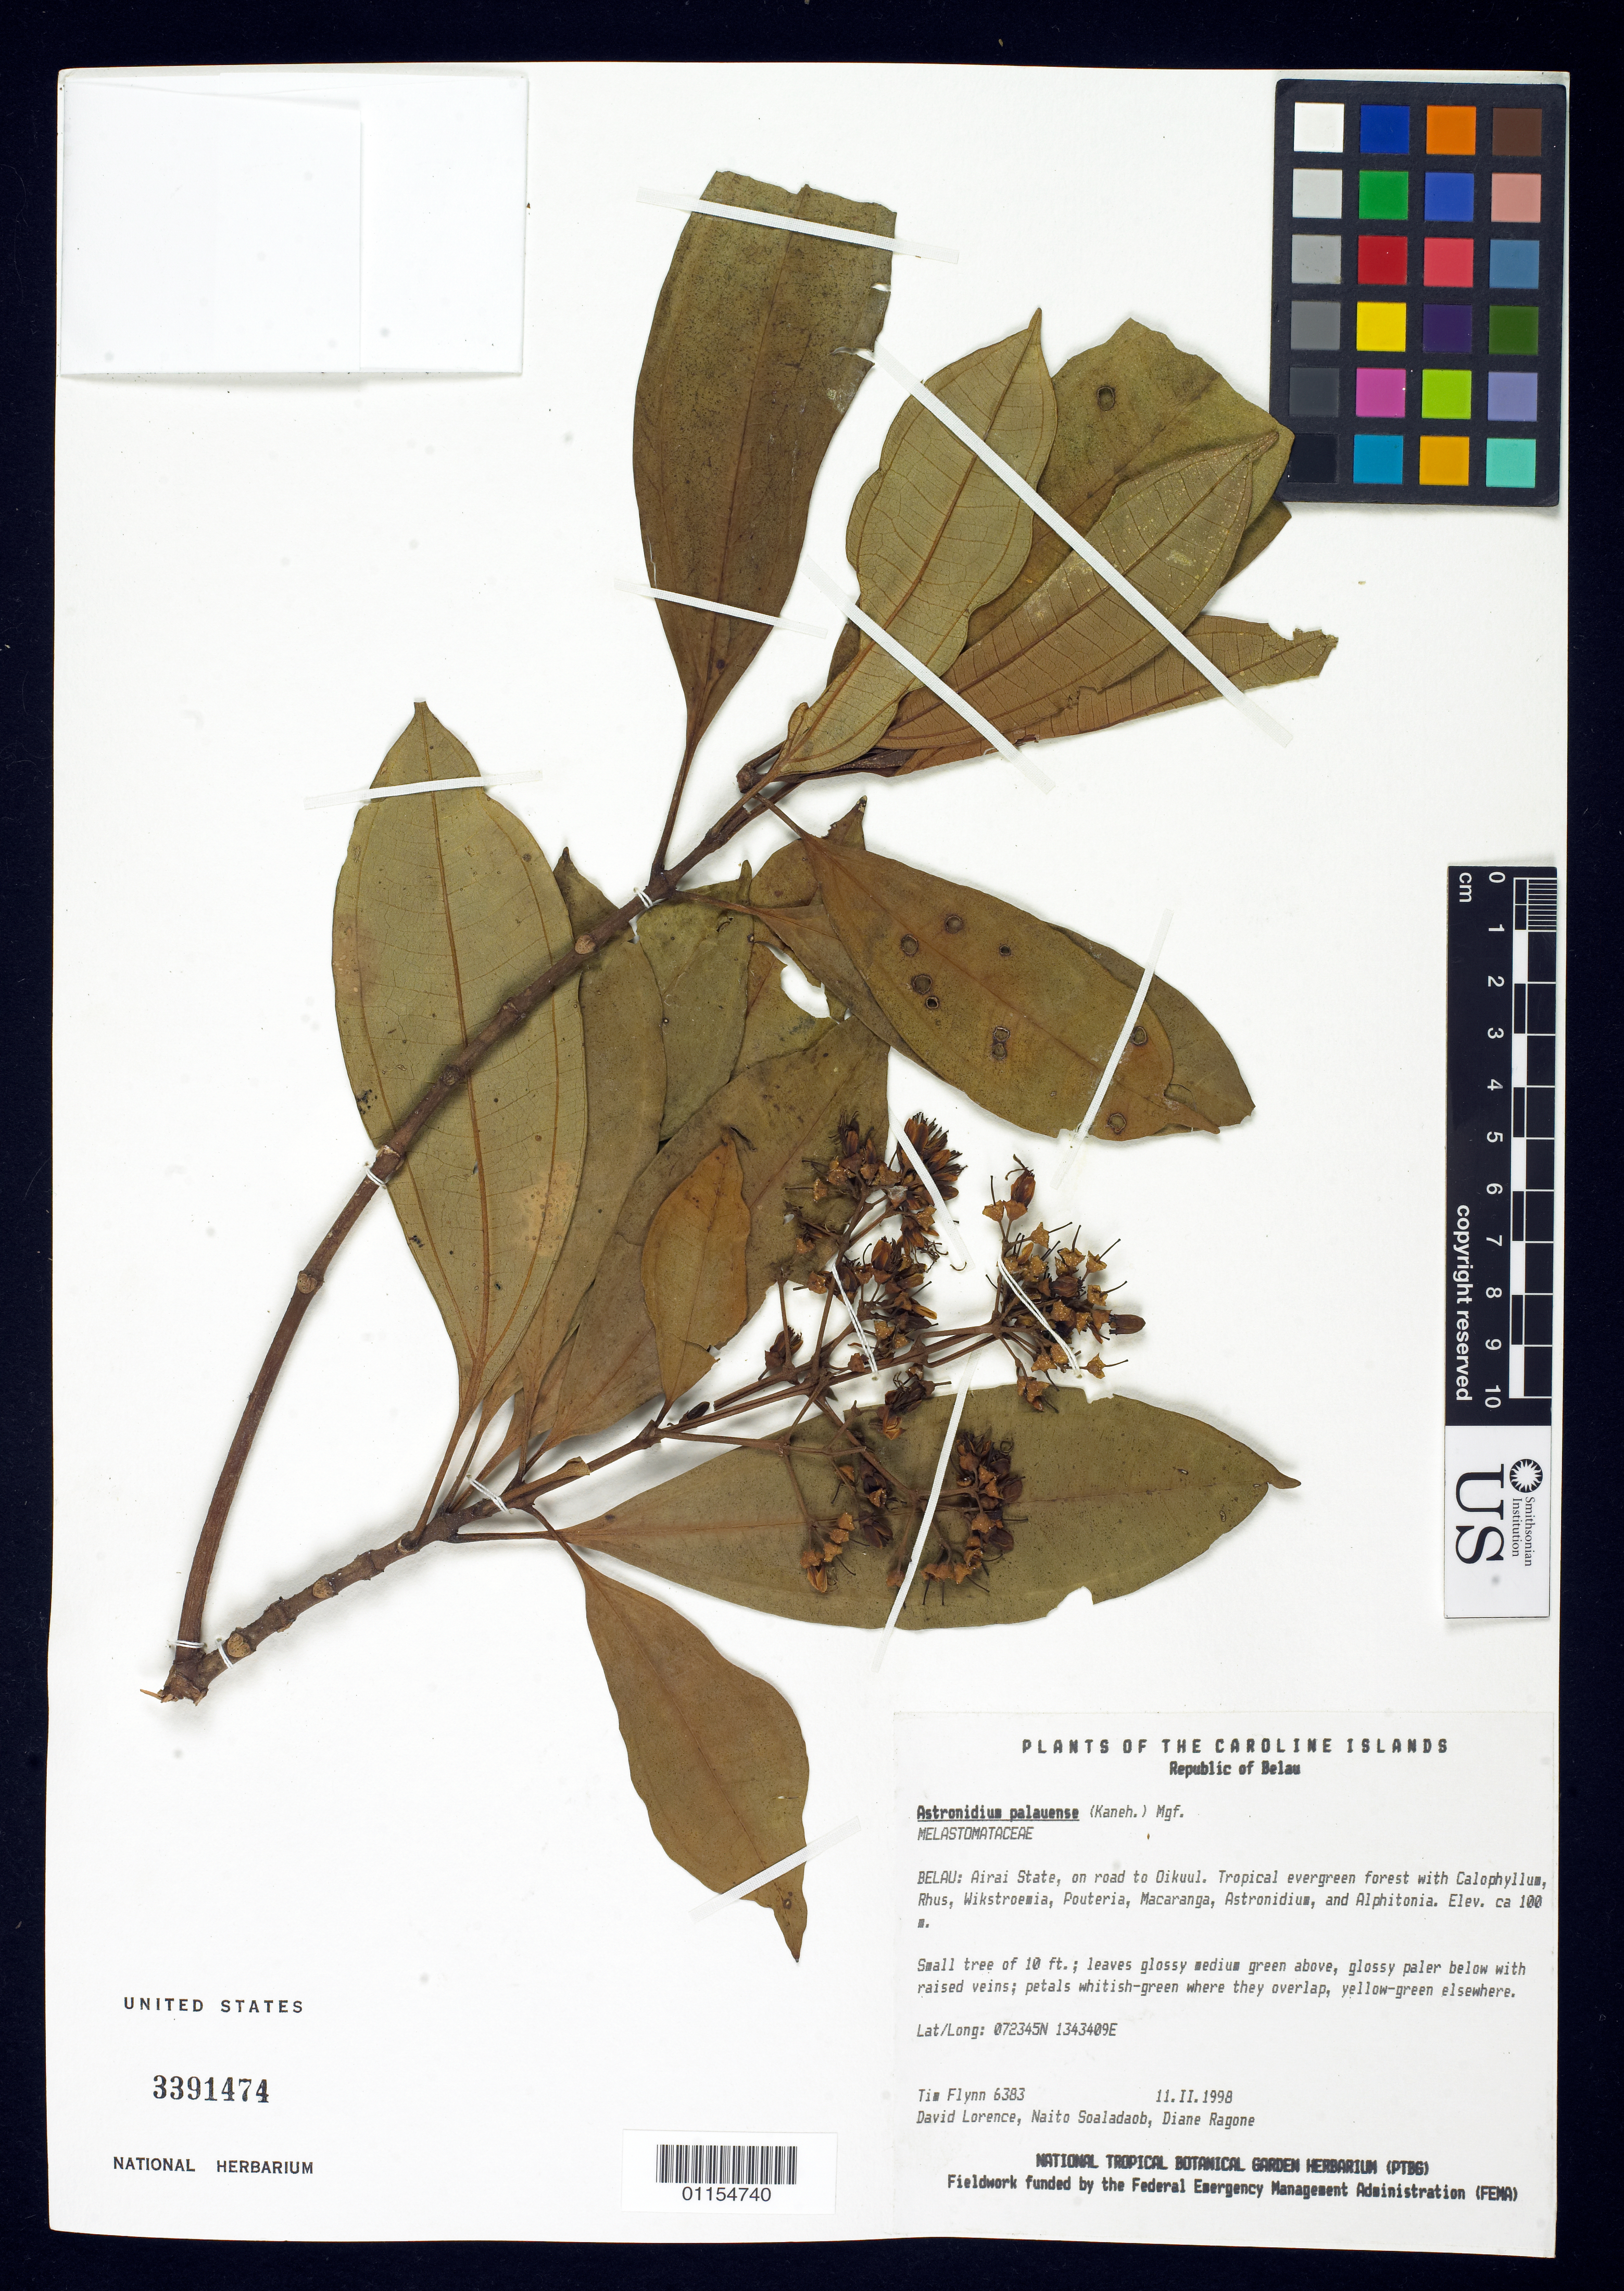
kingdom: Plantae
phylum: Tracheophyta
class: Magnoliopsida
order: Myrtales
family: Melastomataceae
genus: Astronidium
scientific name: Astronidium palauense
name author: (Kaneh.) Markgr.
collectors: T. W. Flynn, D. Lorence, N. Soaladaob & D. Tagone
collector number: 6303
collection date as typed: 11 Feb 1998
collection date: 1998-02-11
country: Palau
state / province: Airai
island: Babeldaob [Babelthuap]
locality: Airai state, road to Oikuul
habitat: Tropical evergreen forest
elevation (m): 100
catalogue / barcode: US 3391474